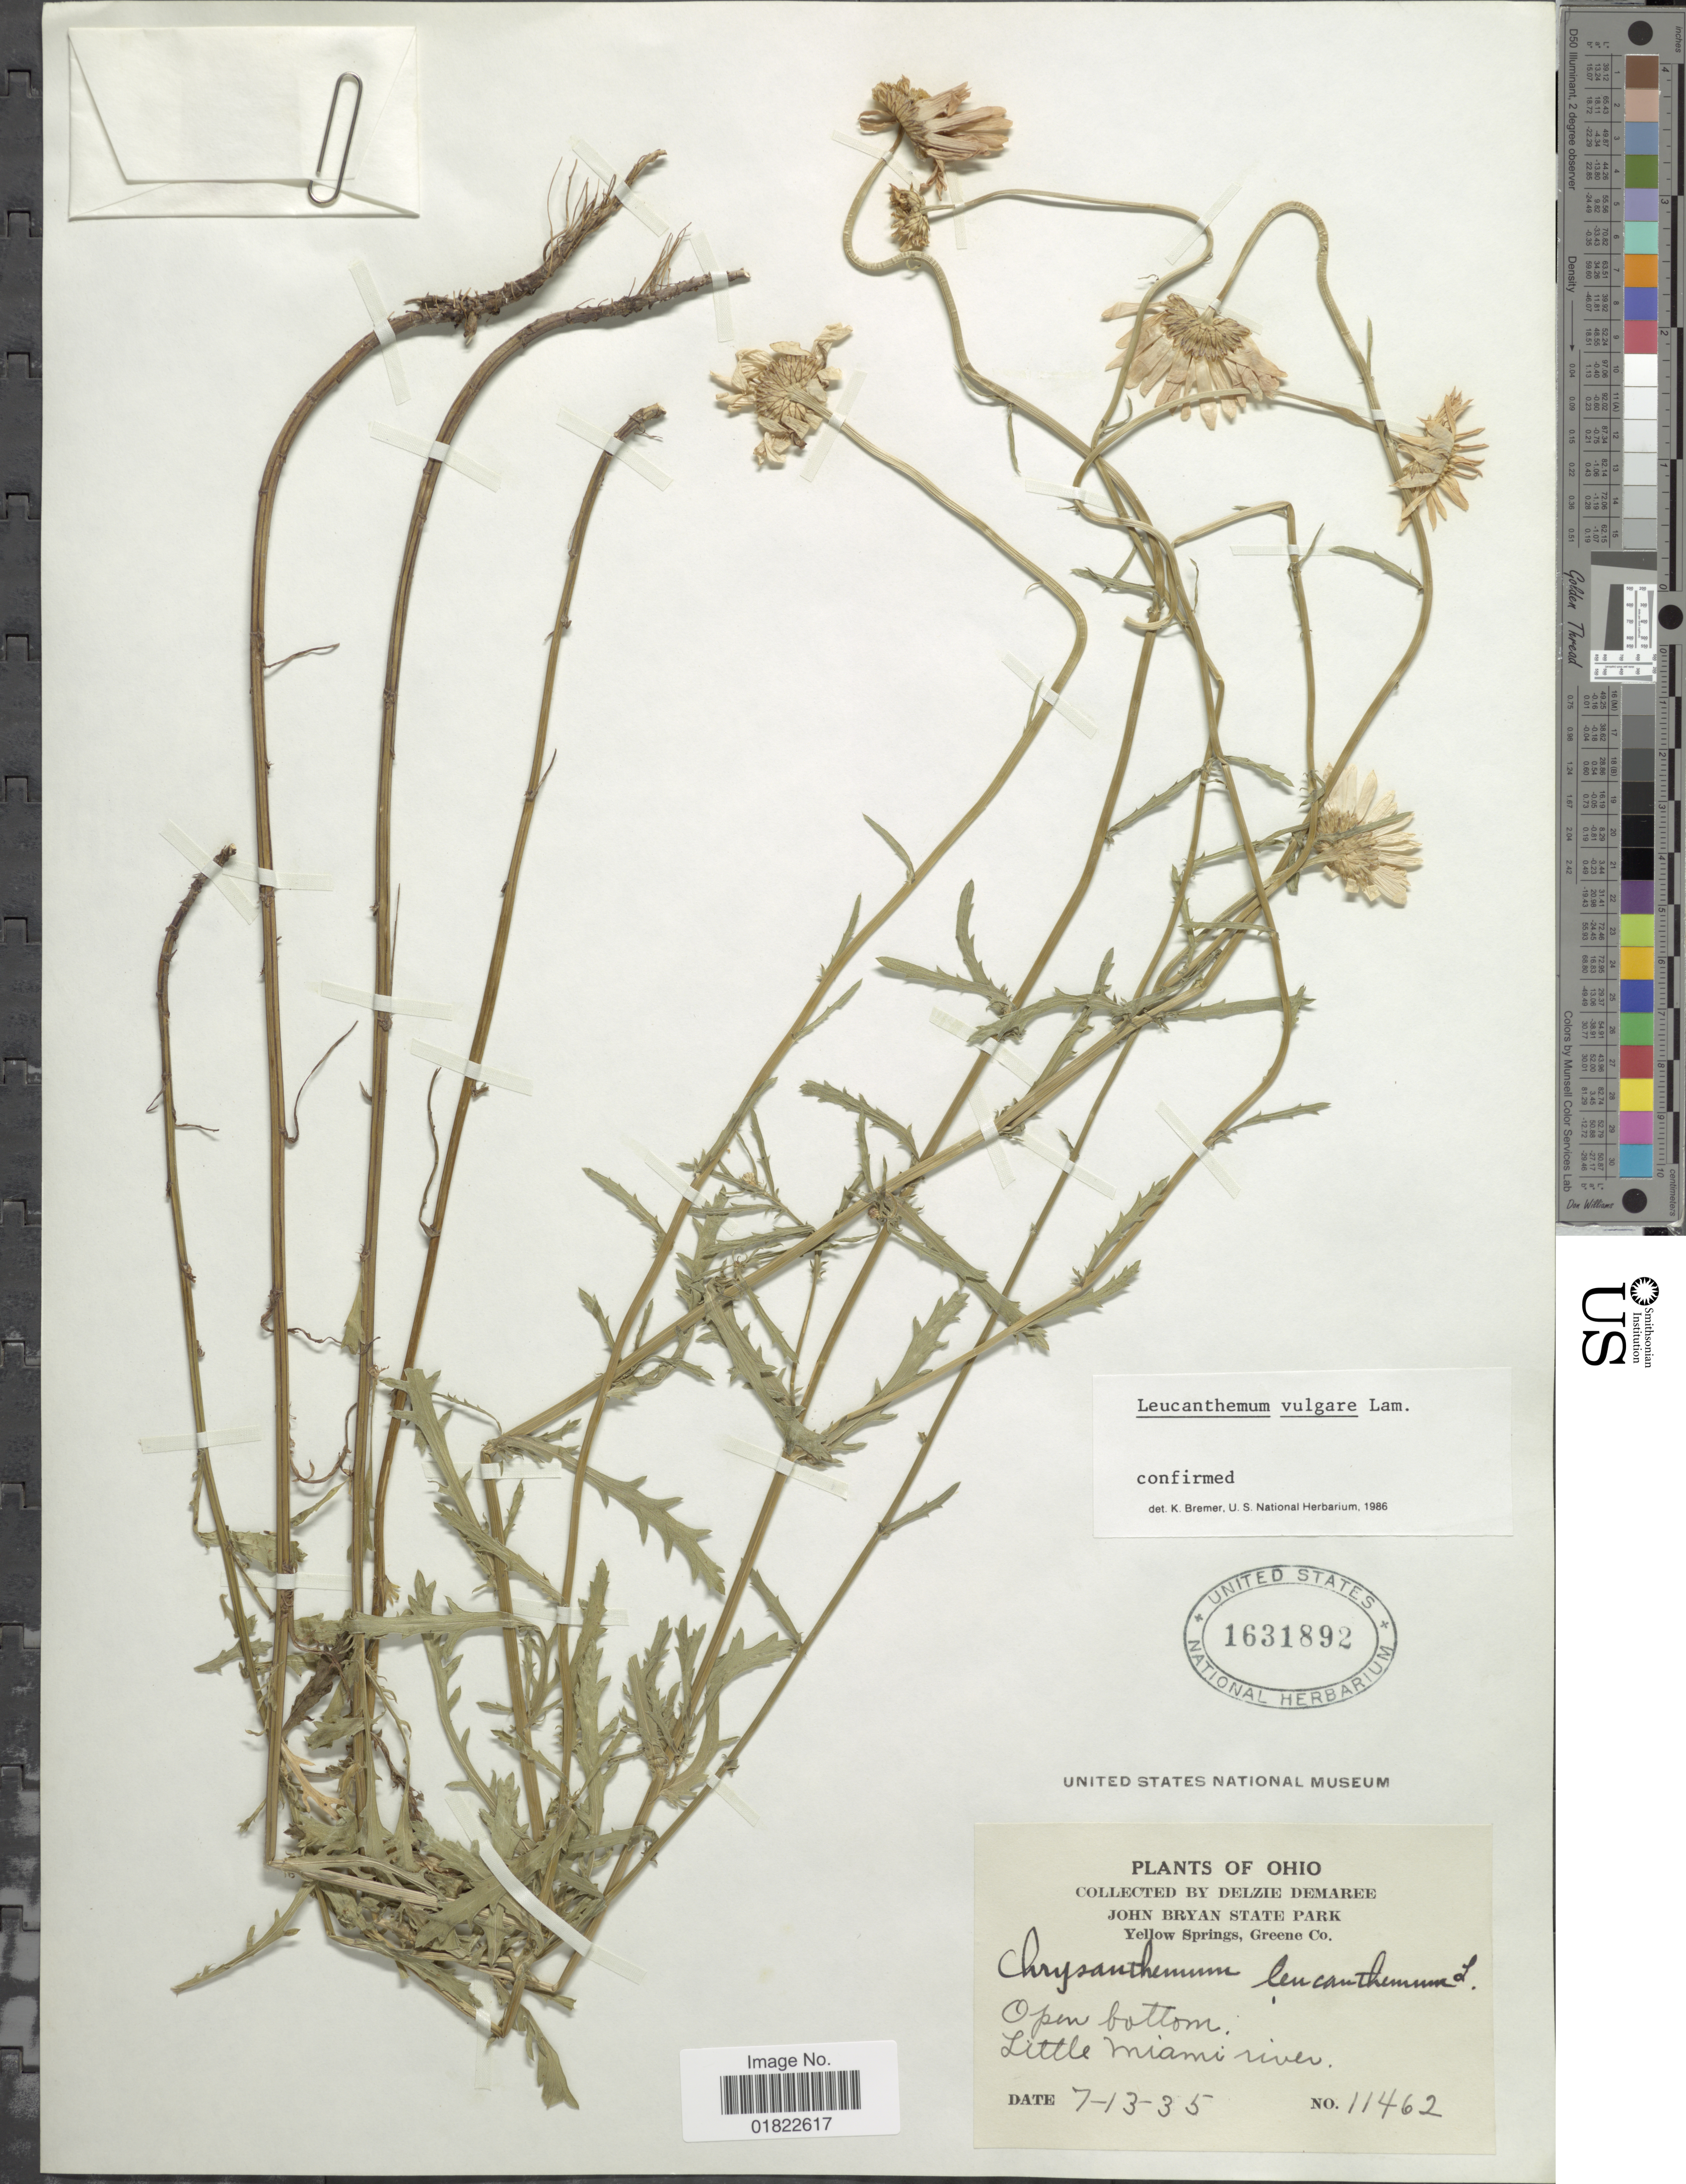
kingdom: Plantae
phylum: Tracheophyta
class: Magnoliopsida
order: Asterales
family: Asteraceae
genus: Leucanthemum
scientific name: Leucanthemum vulgare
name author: Lam.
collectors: D. Demaree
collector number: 11462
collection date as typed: Transcribed d/m/y: 13/7/35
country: United States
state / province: Ohio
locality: Ohio. John Bryan State Park, Yellow Springs, Green Co. Little Miami river.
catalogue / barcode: US 1631892